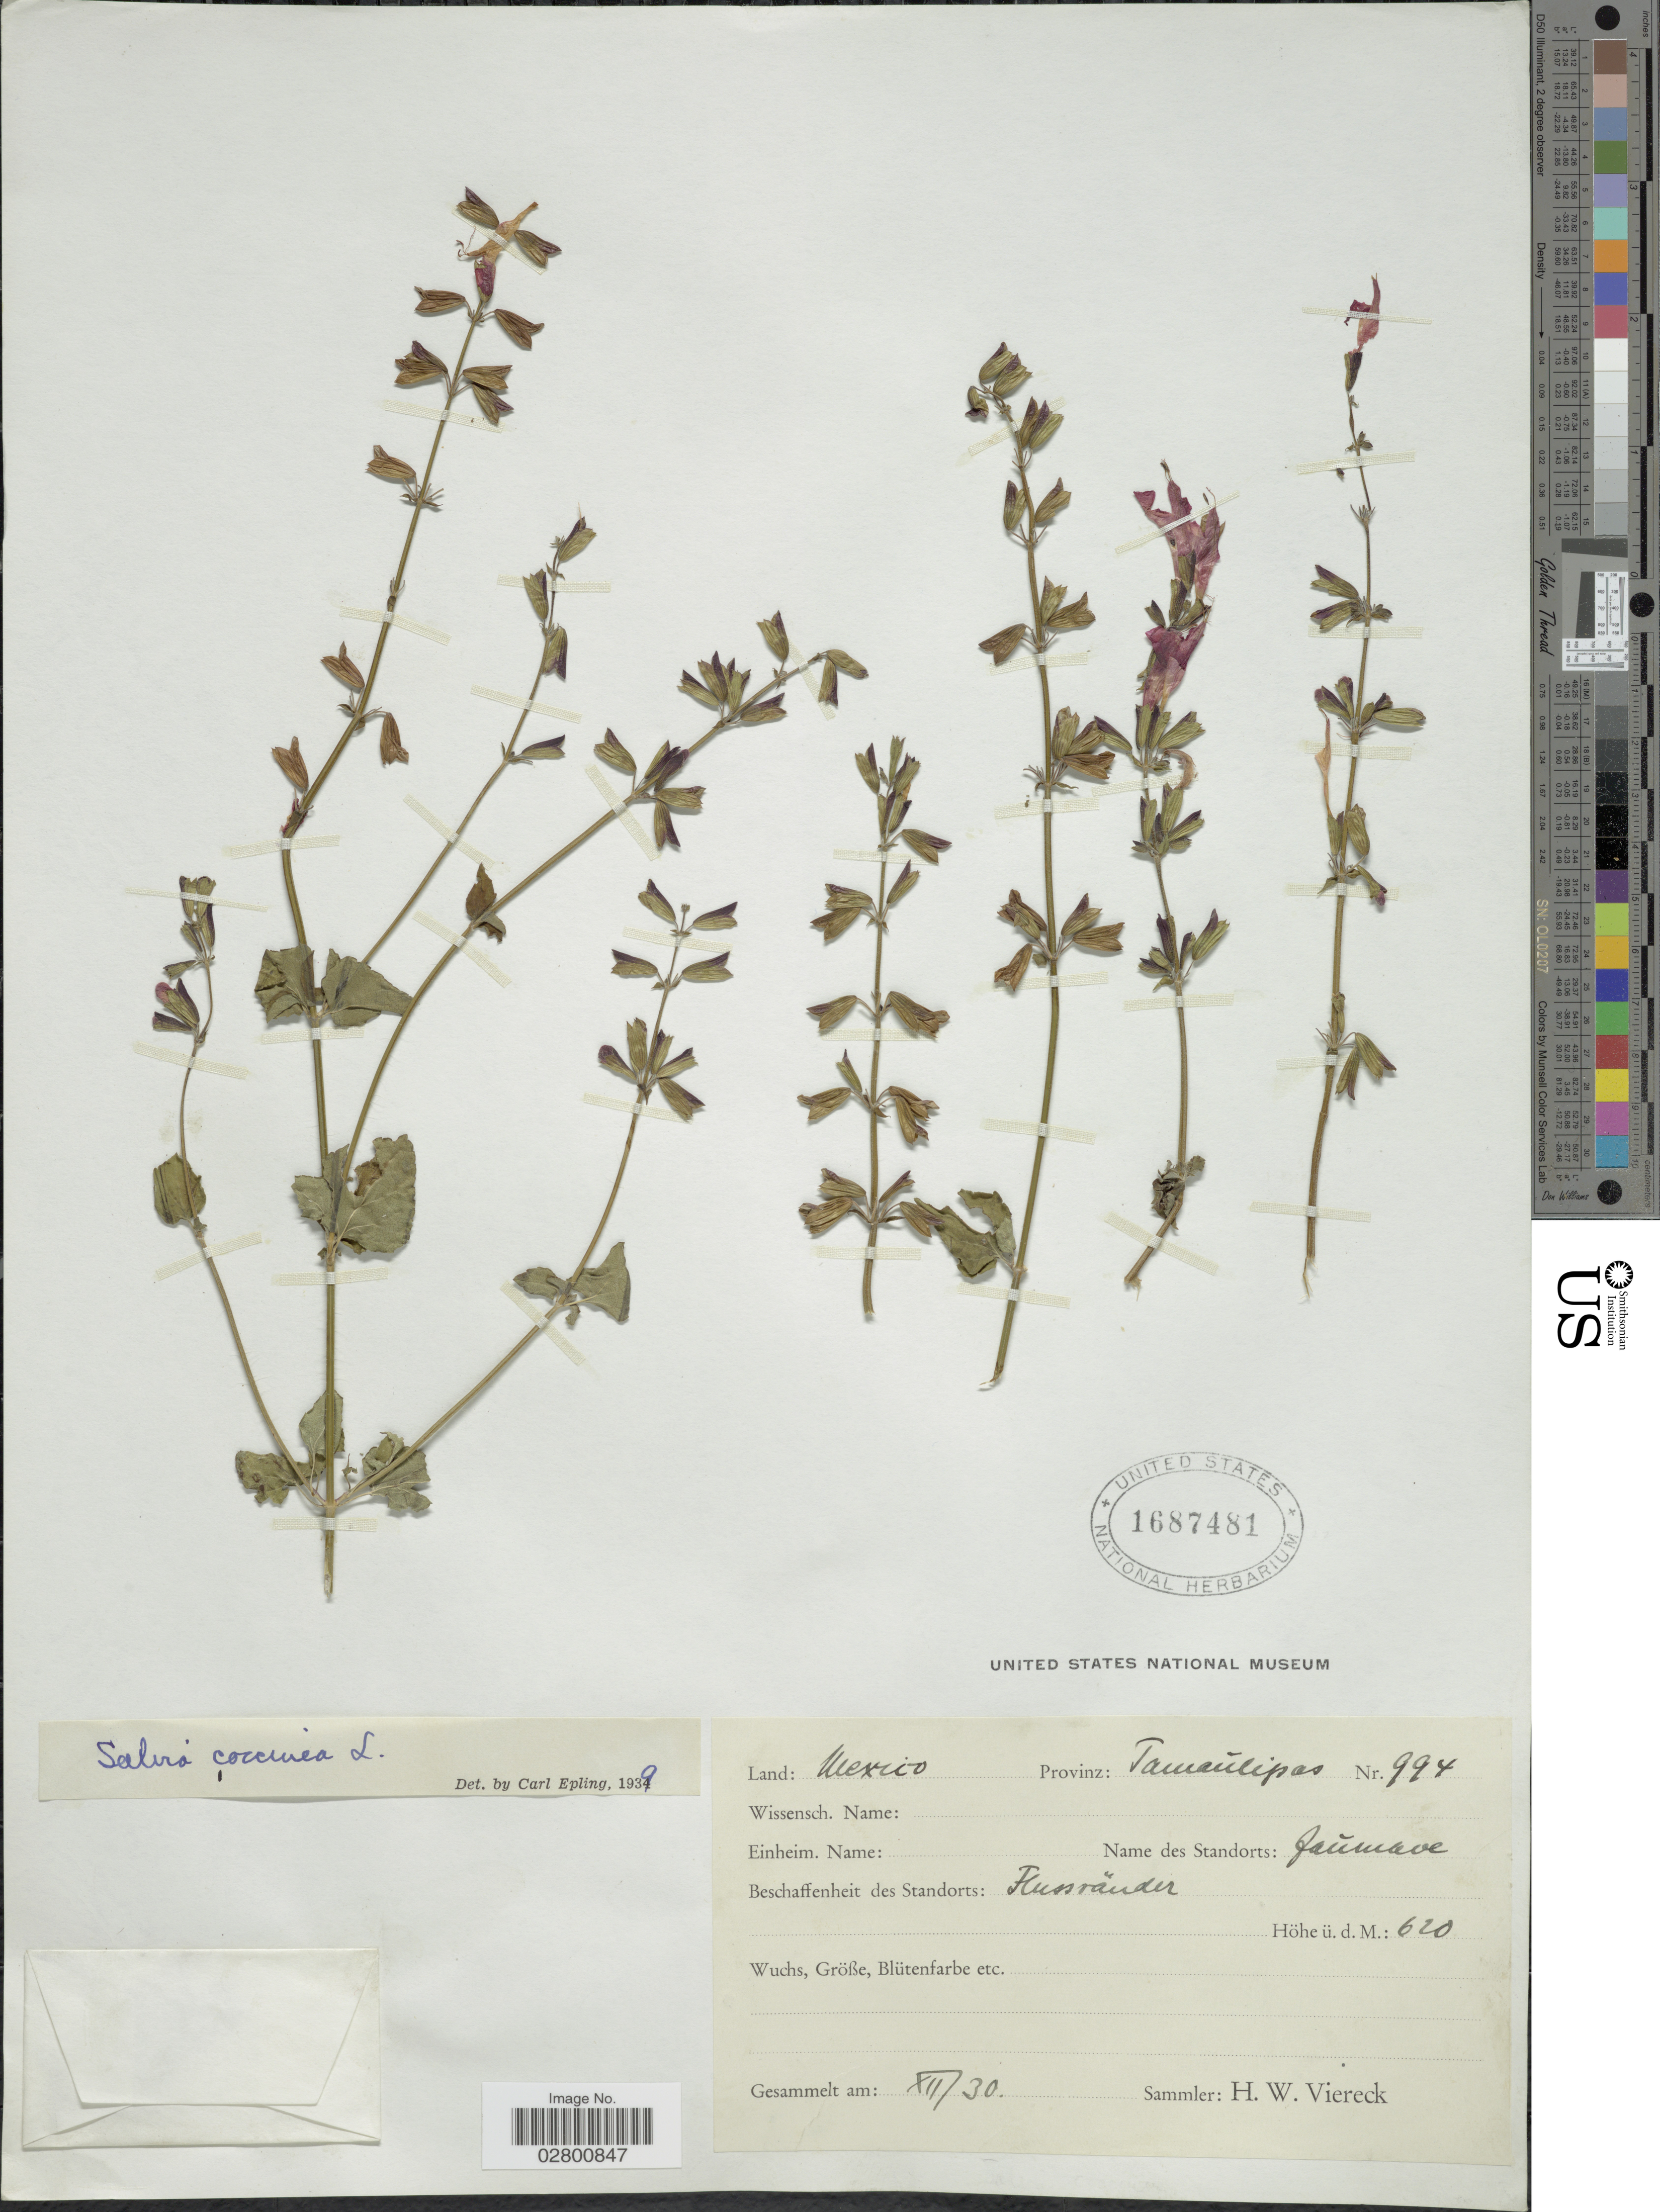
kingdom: Plantae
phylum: Tracheophyta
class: Magnoliopsida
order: Lamiales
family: Lamiaceae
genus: Salvia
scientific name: Salvia coccinea 'Naples Lavender'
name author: L. f. ex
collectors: H. W. Viereck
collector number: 994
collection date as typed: Transcribed d/m/y: /12/30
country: Mexico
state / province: Tamaulipas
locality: Jaumave.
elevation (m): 620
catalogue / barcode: US 1687481